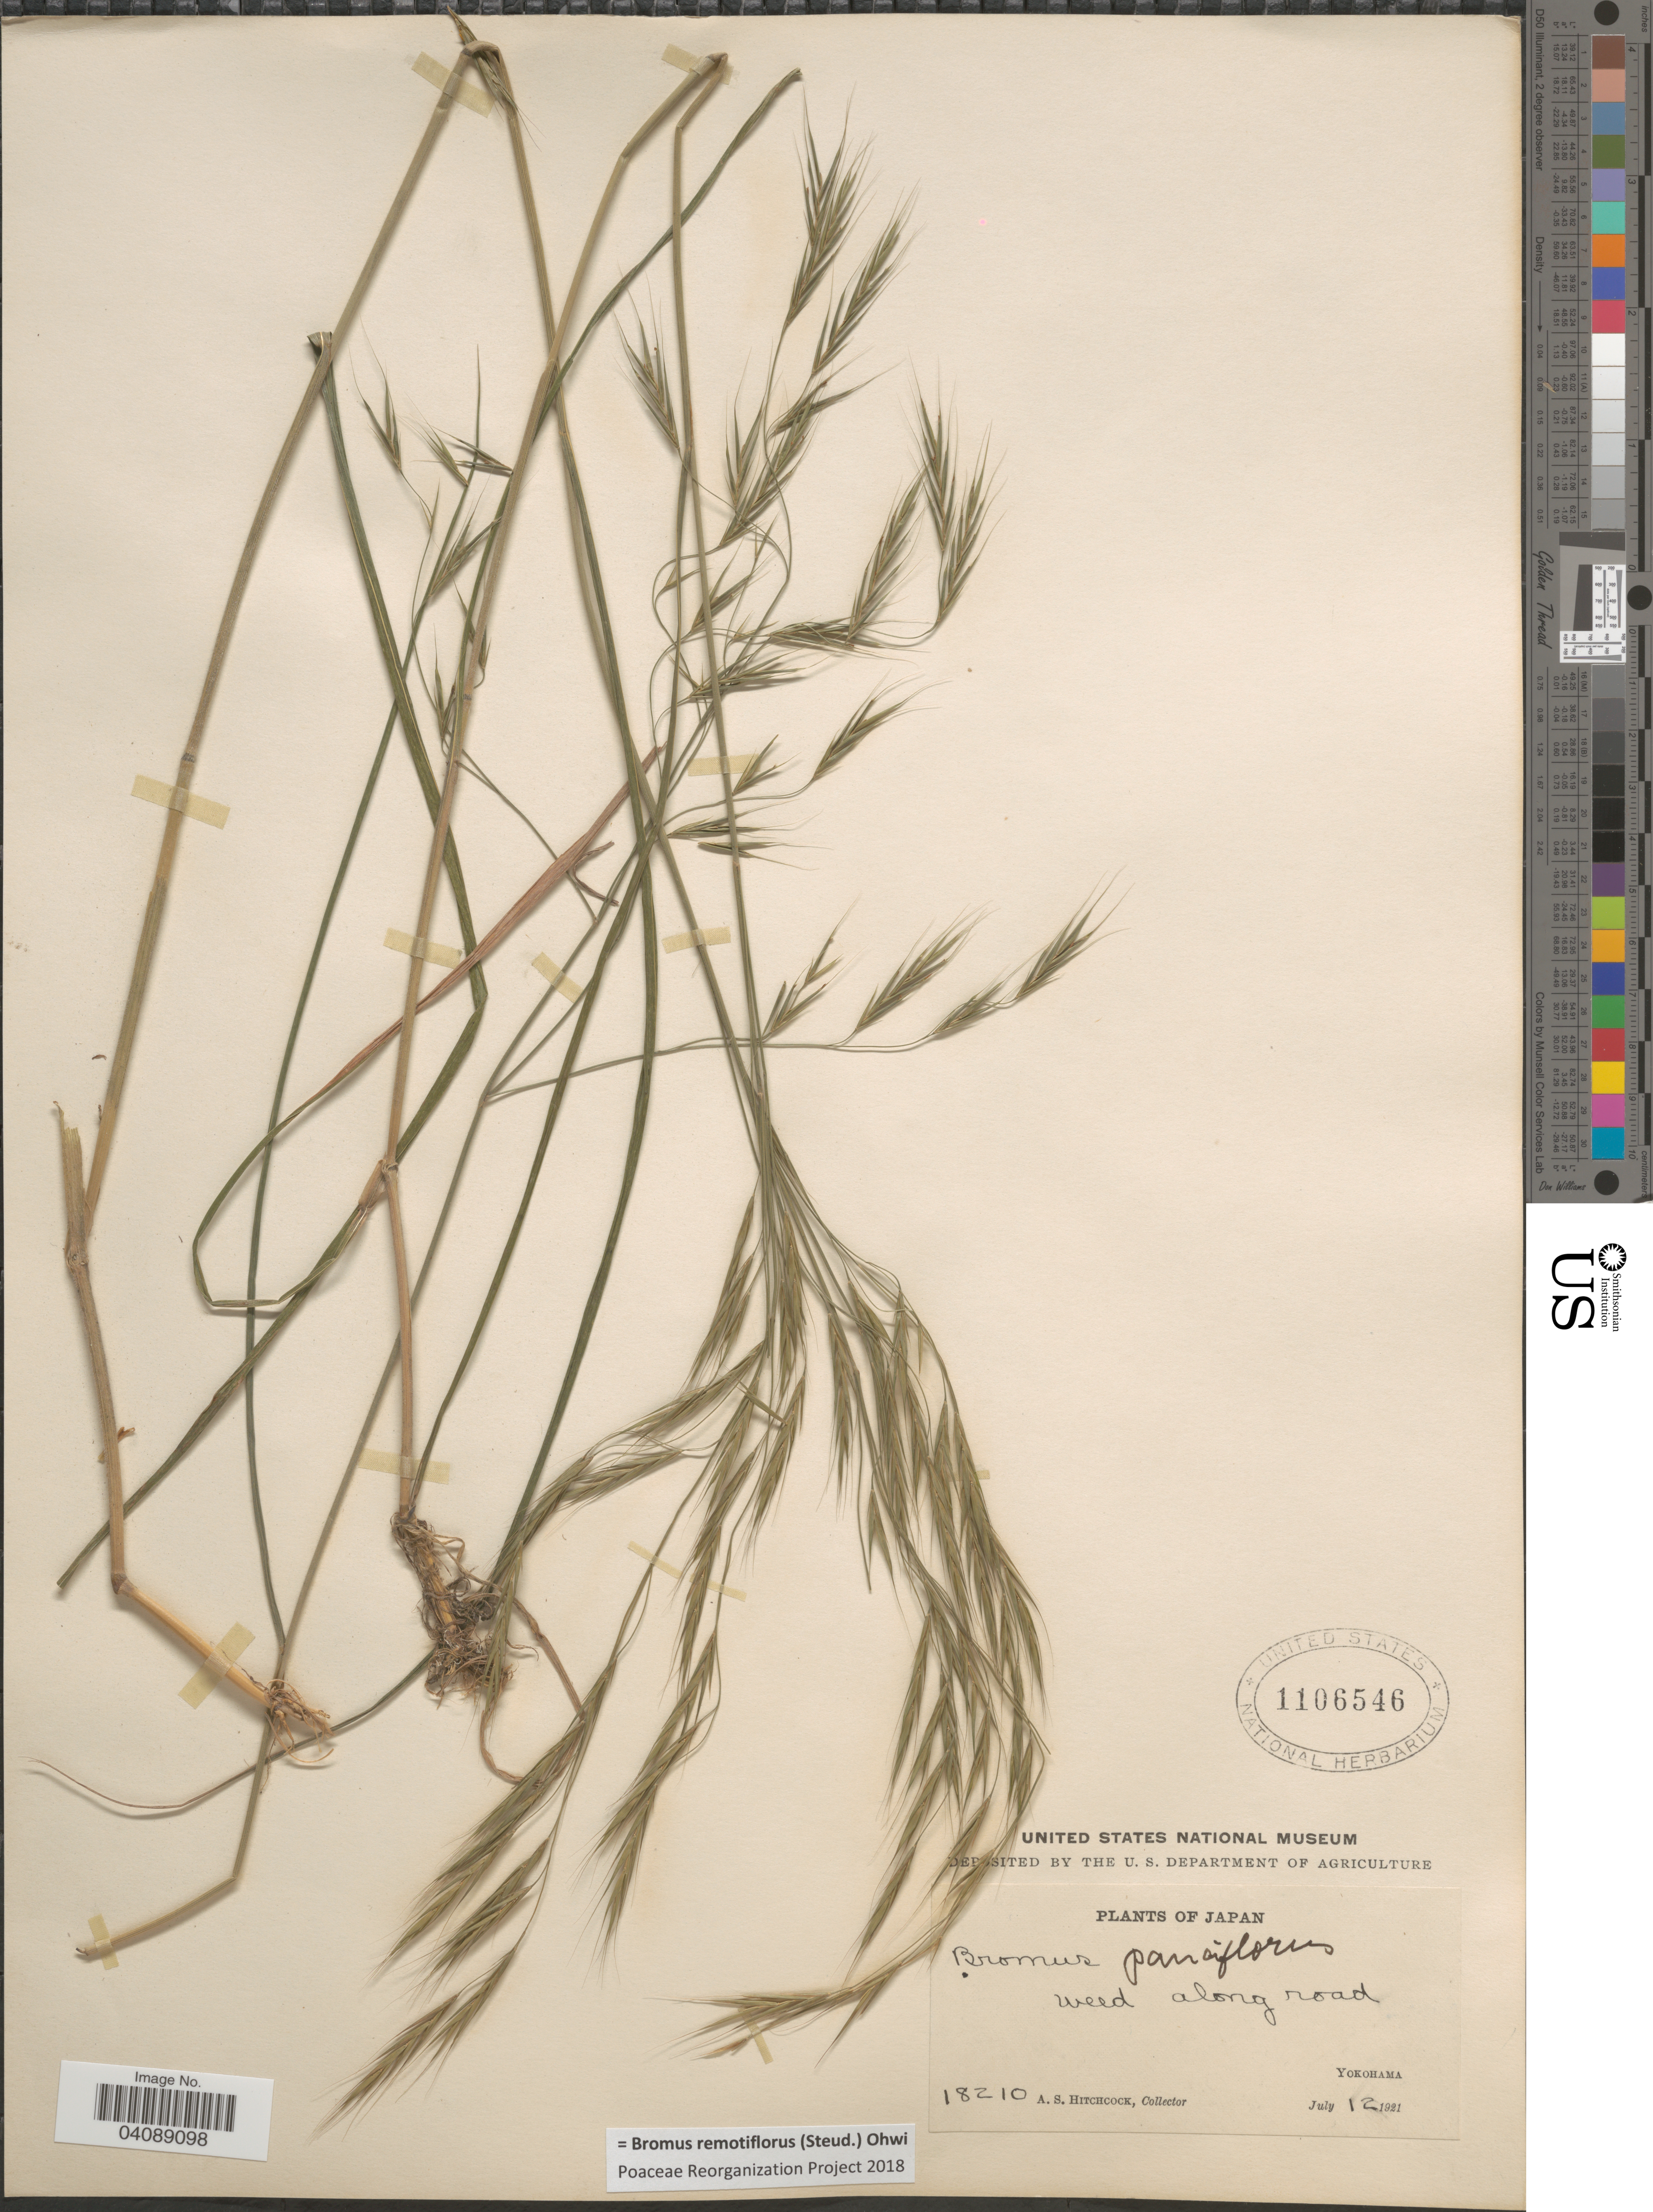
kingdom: Plantae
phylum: Tracheophyta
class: Liliopsida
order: Poales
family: Poaceae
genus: Bromus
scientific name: Bromus remotiflorus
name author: (Steud.) Ohwi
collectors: A. S. Hitchcock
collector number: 18210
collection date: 1921-07-12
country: Japan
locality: Weed along road. Yokohama.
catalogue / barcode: US 1106546